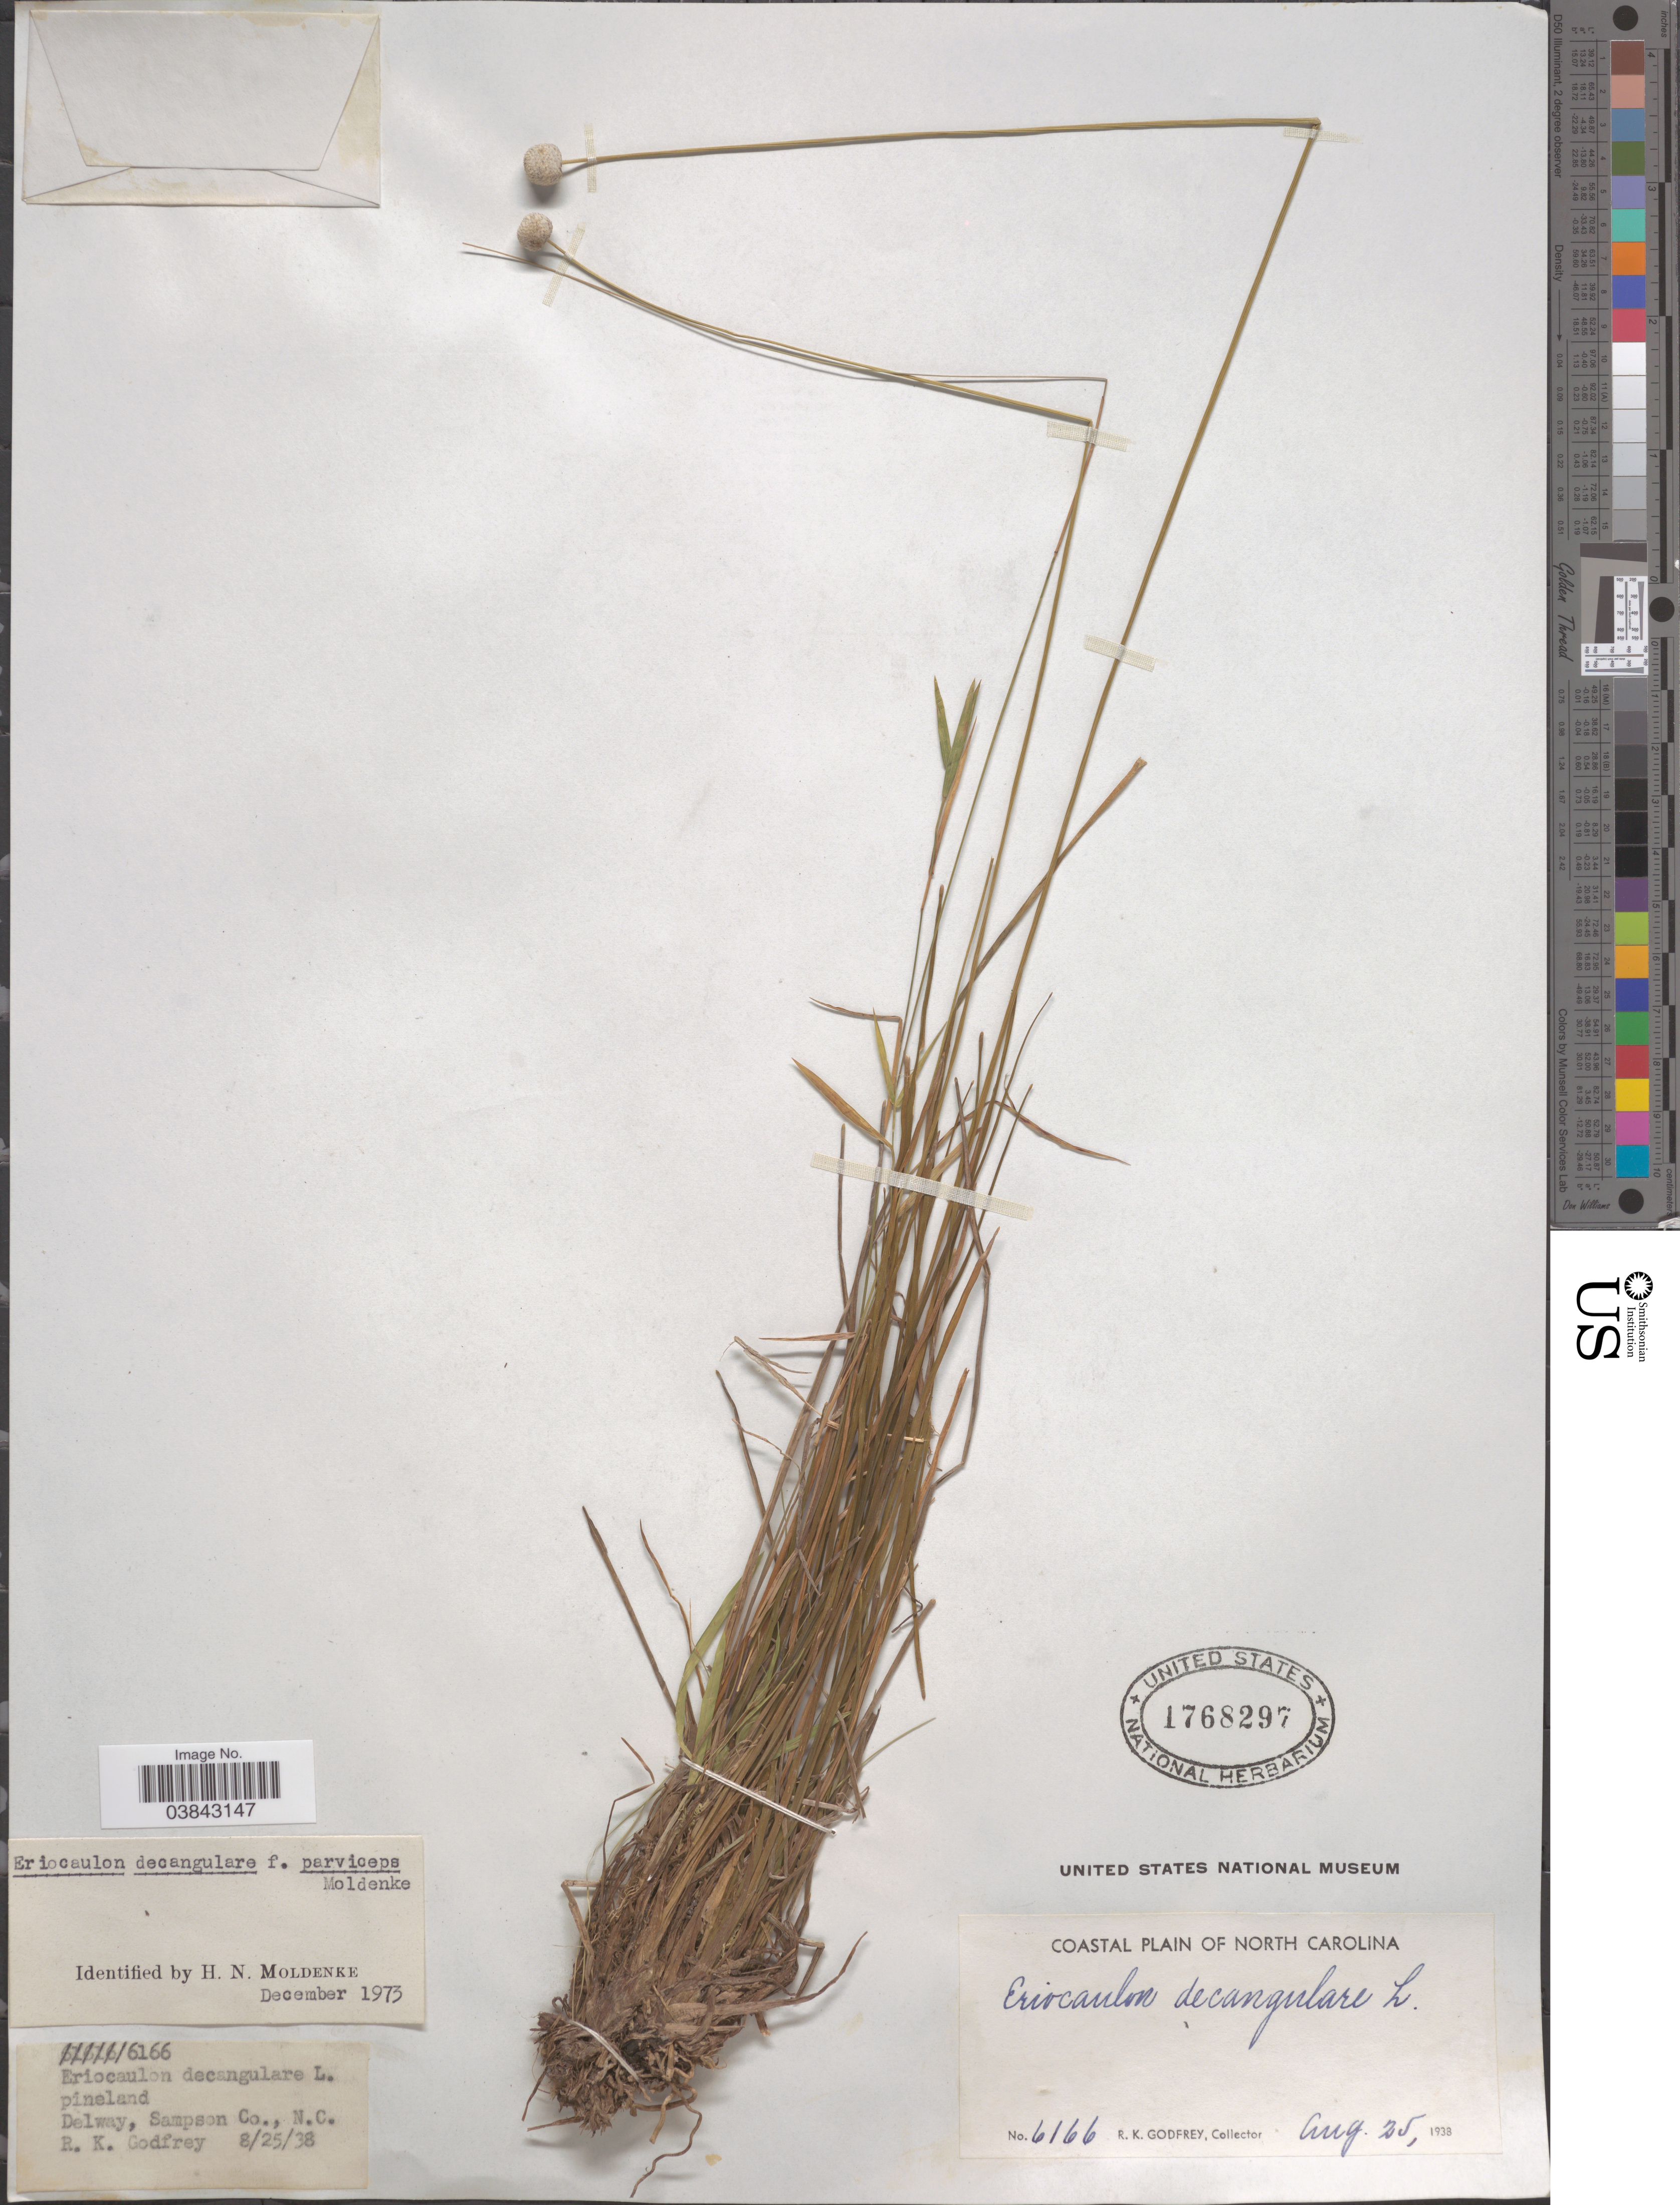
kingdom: Plantae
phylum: Tracheophyta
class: Liliopsida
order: Poales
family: Eriocaulaceae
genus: Eriocaulon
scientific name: Eriocaulon decangulare f. parviceps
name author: Moldenke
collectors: R. K. Godfrey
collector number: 6166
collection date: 1938-08-25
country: United States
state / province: North Carolina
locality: Coastal Plain of North Carolina. Delway, Sampson Co.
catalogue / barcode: US 1768297